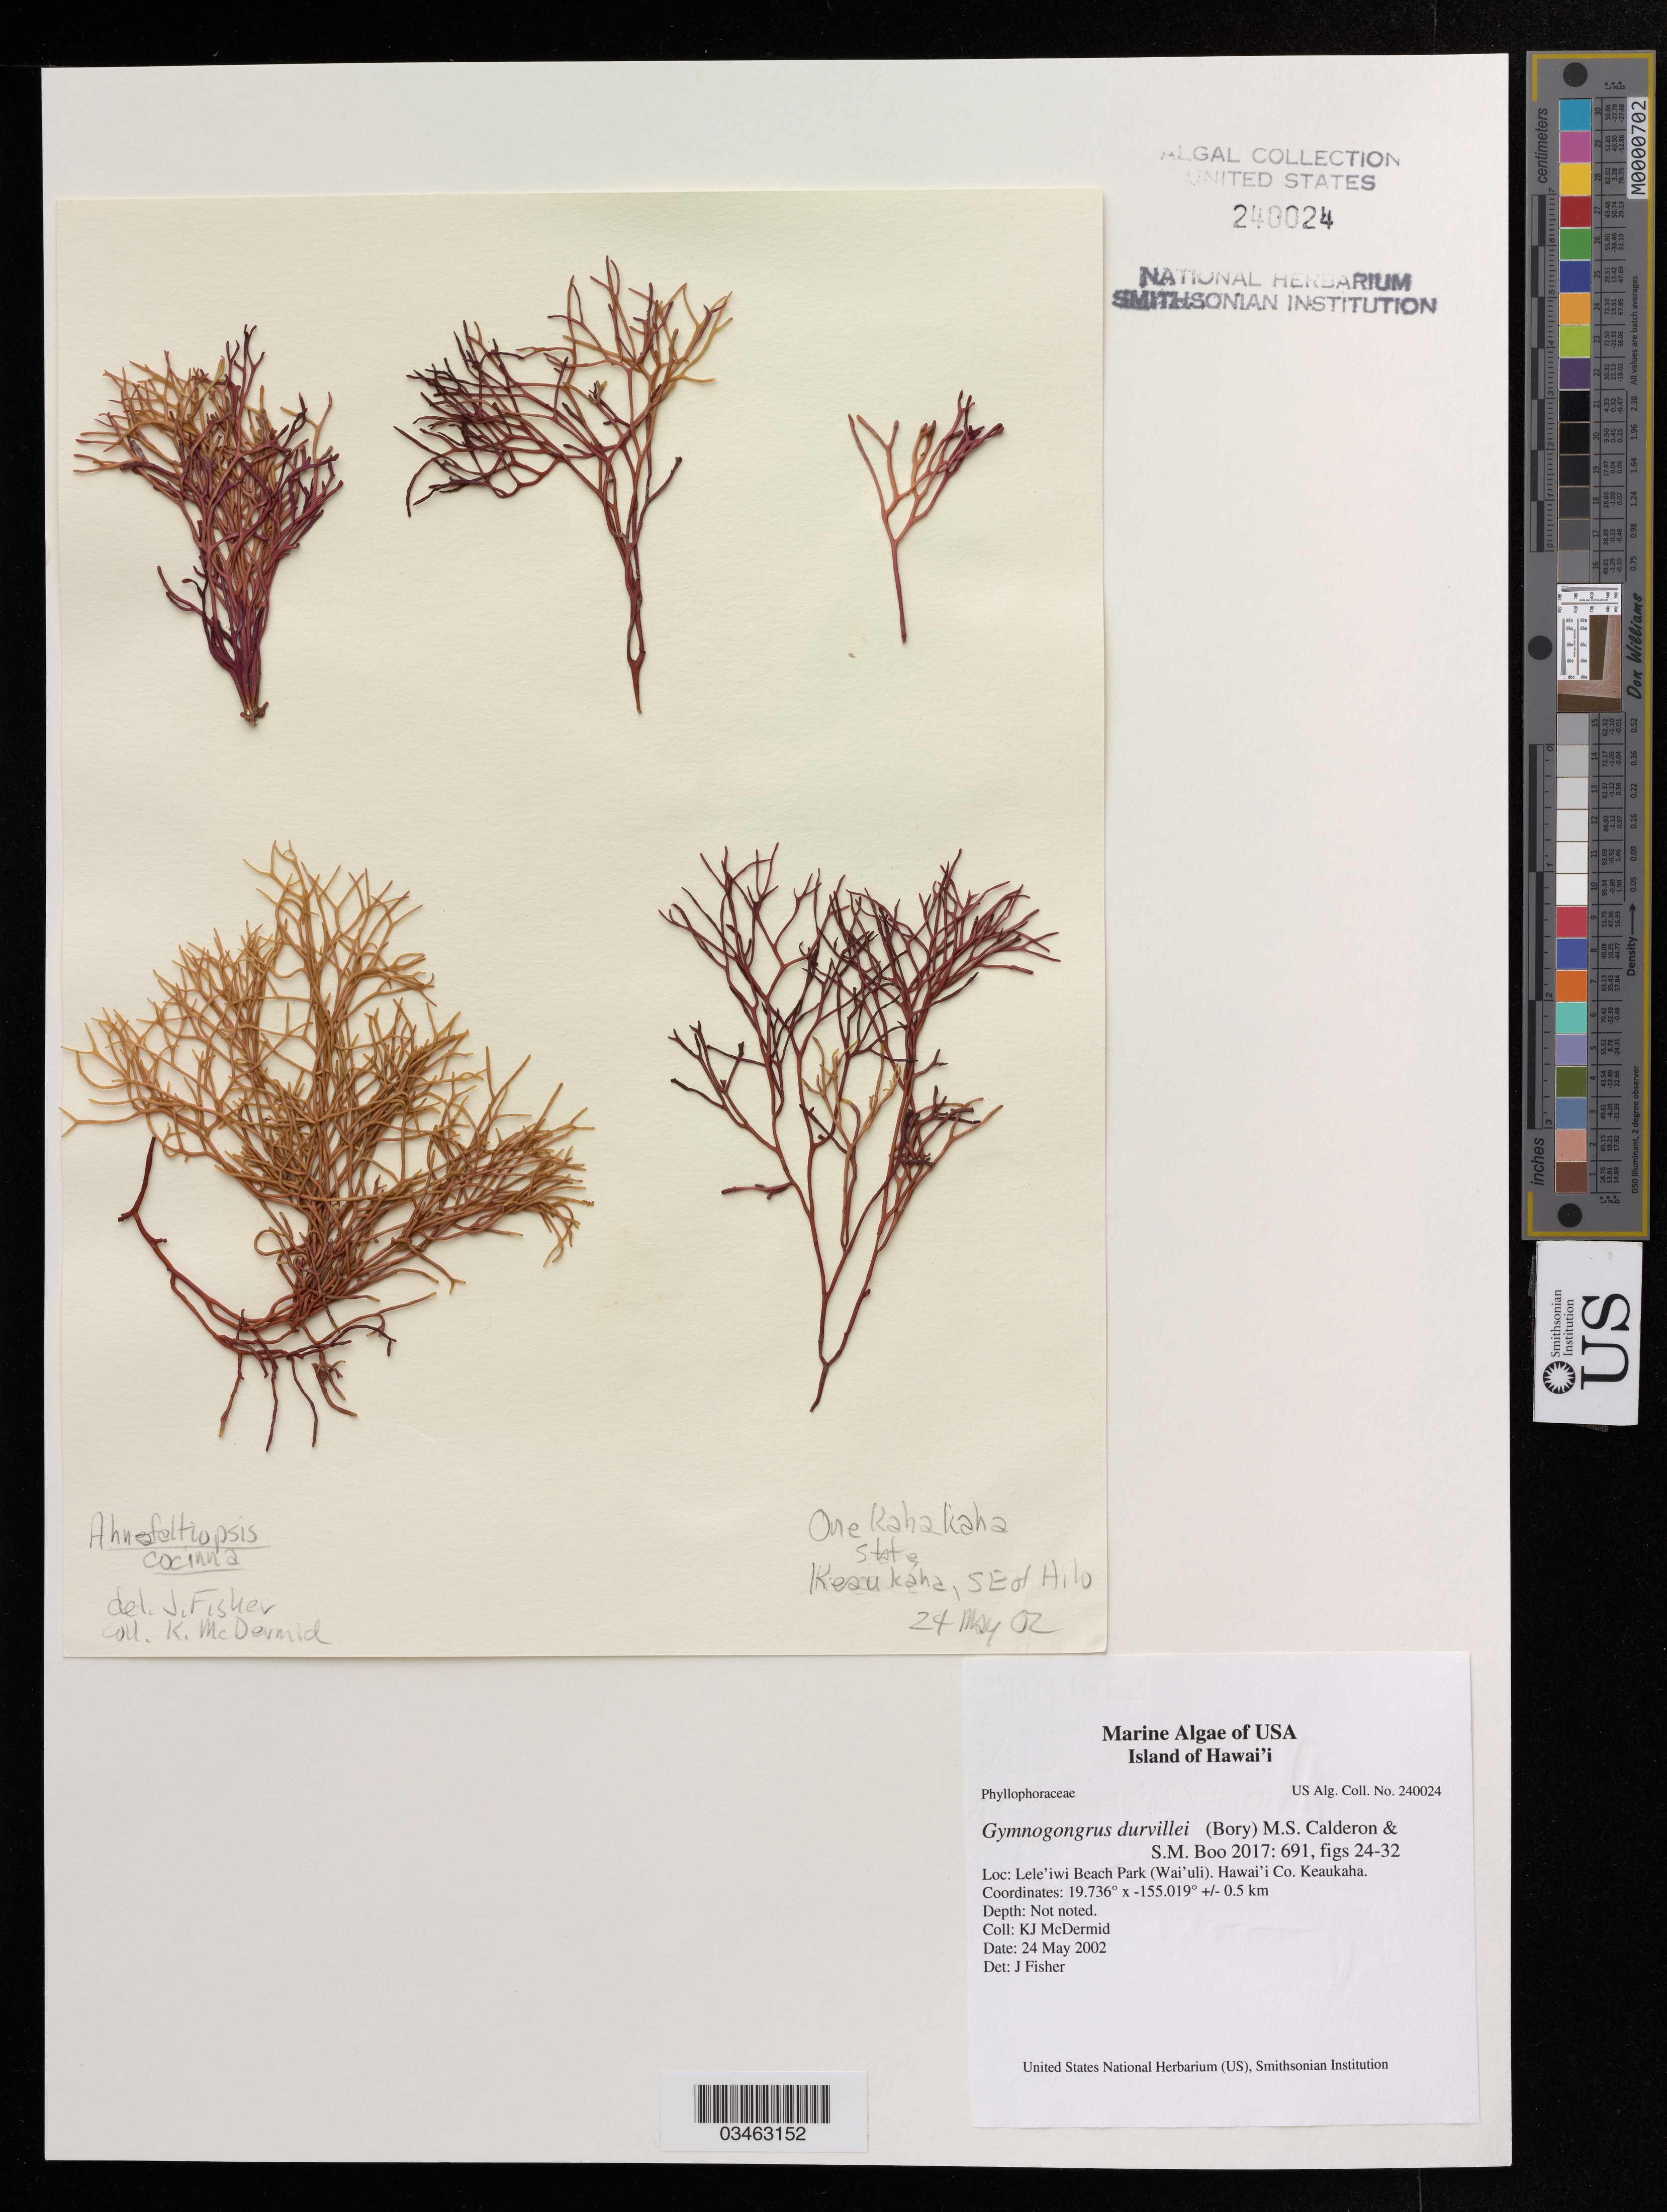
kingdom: Plantae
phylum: Rhodophyta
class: Florideophyceae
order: Gigartinales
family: Phyllophoraceae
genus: Gymnogongrus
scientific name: Gymnogongrus durvillei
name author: (Bory) M.S.Calderon & S.M. Boo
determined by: Fisher, J.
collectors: G. R. South, A. Millar, J. M. Huisman & J. Norris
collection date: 2002-05-24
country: United States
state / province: Hawaii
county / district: Hawaii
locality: Lele' iwi Beach Park (Wai' uli). Keaukaha.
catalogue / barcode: US 240024